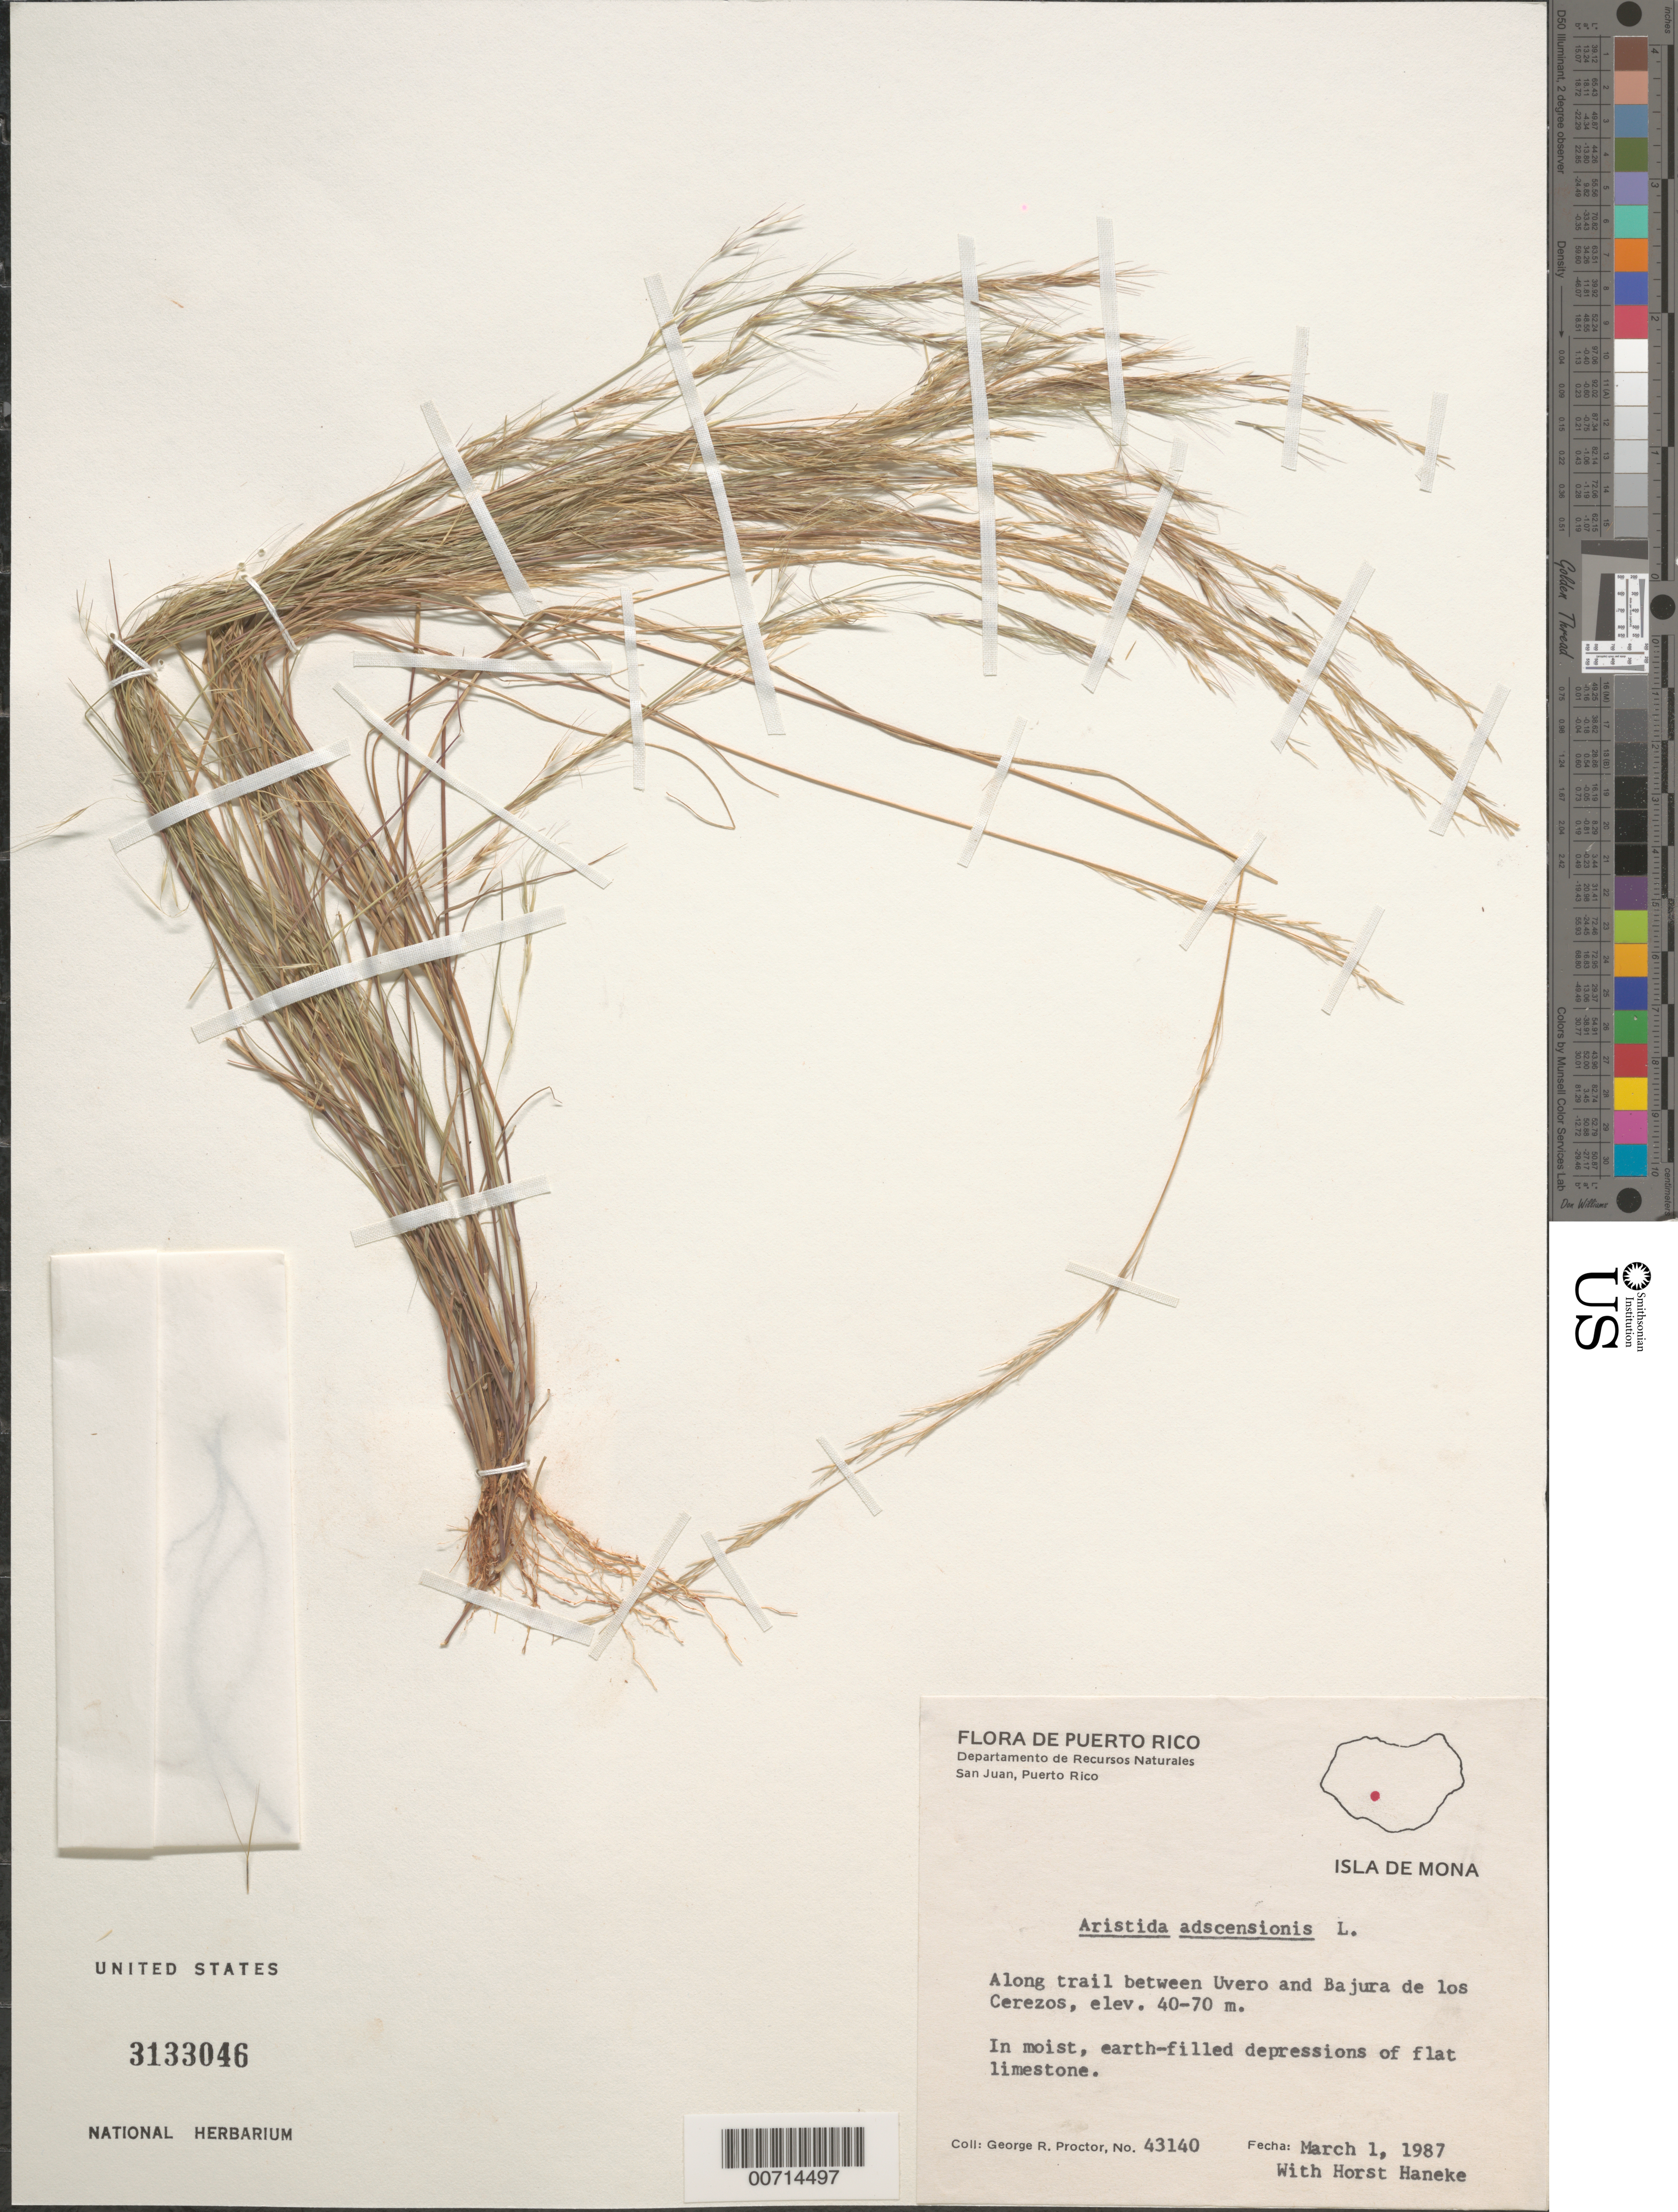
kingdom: Plantae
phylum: Tracheophyta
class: Liliopsida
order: Poales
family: Poaceae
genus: Aristida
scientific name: Aristida adscensionis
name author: L.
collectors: G. R. Proctor & H. Haneke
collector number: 43140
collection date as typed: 01 Mar 1987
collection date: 1987-03-01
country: Puerto Rico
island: Mona I.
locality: Uvero and Bajura de los Cerezos, along trail btw.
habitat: In moist, earth-filled depressions of flat limestone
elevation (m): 40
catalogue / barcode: US 3133046